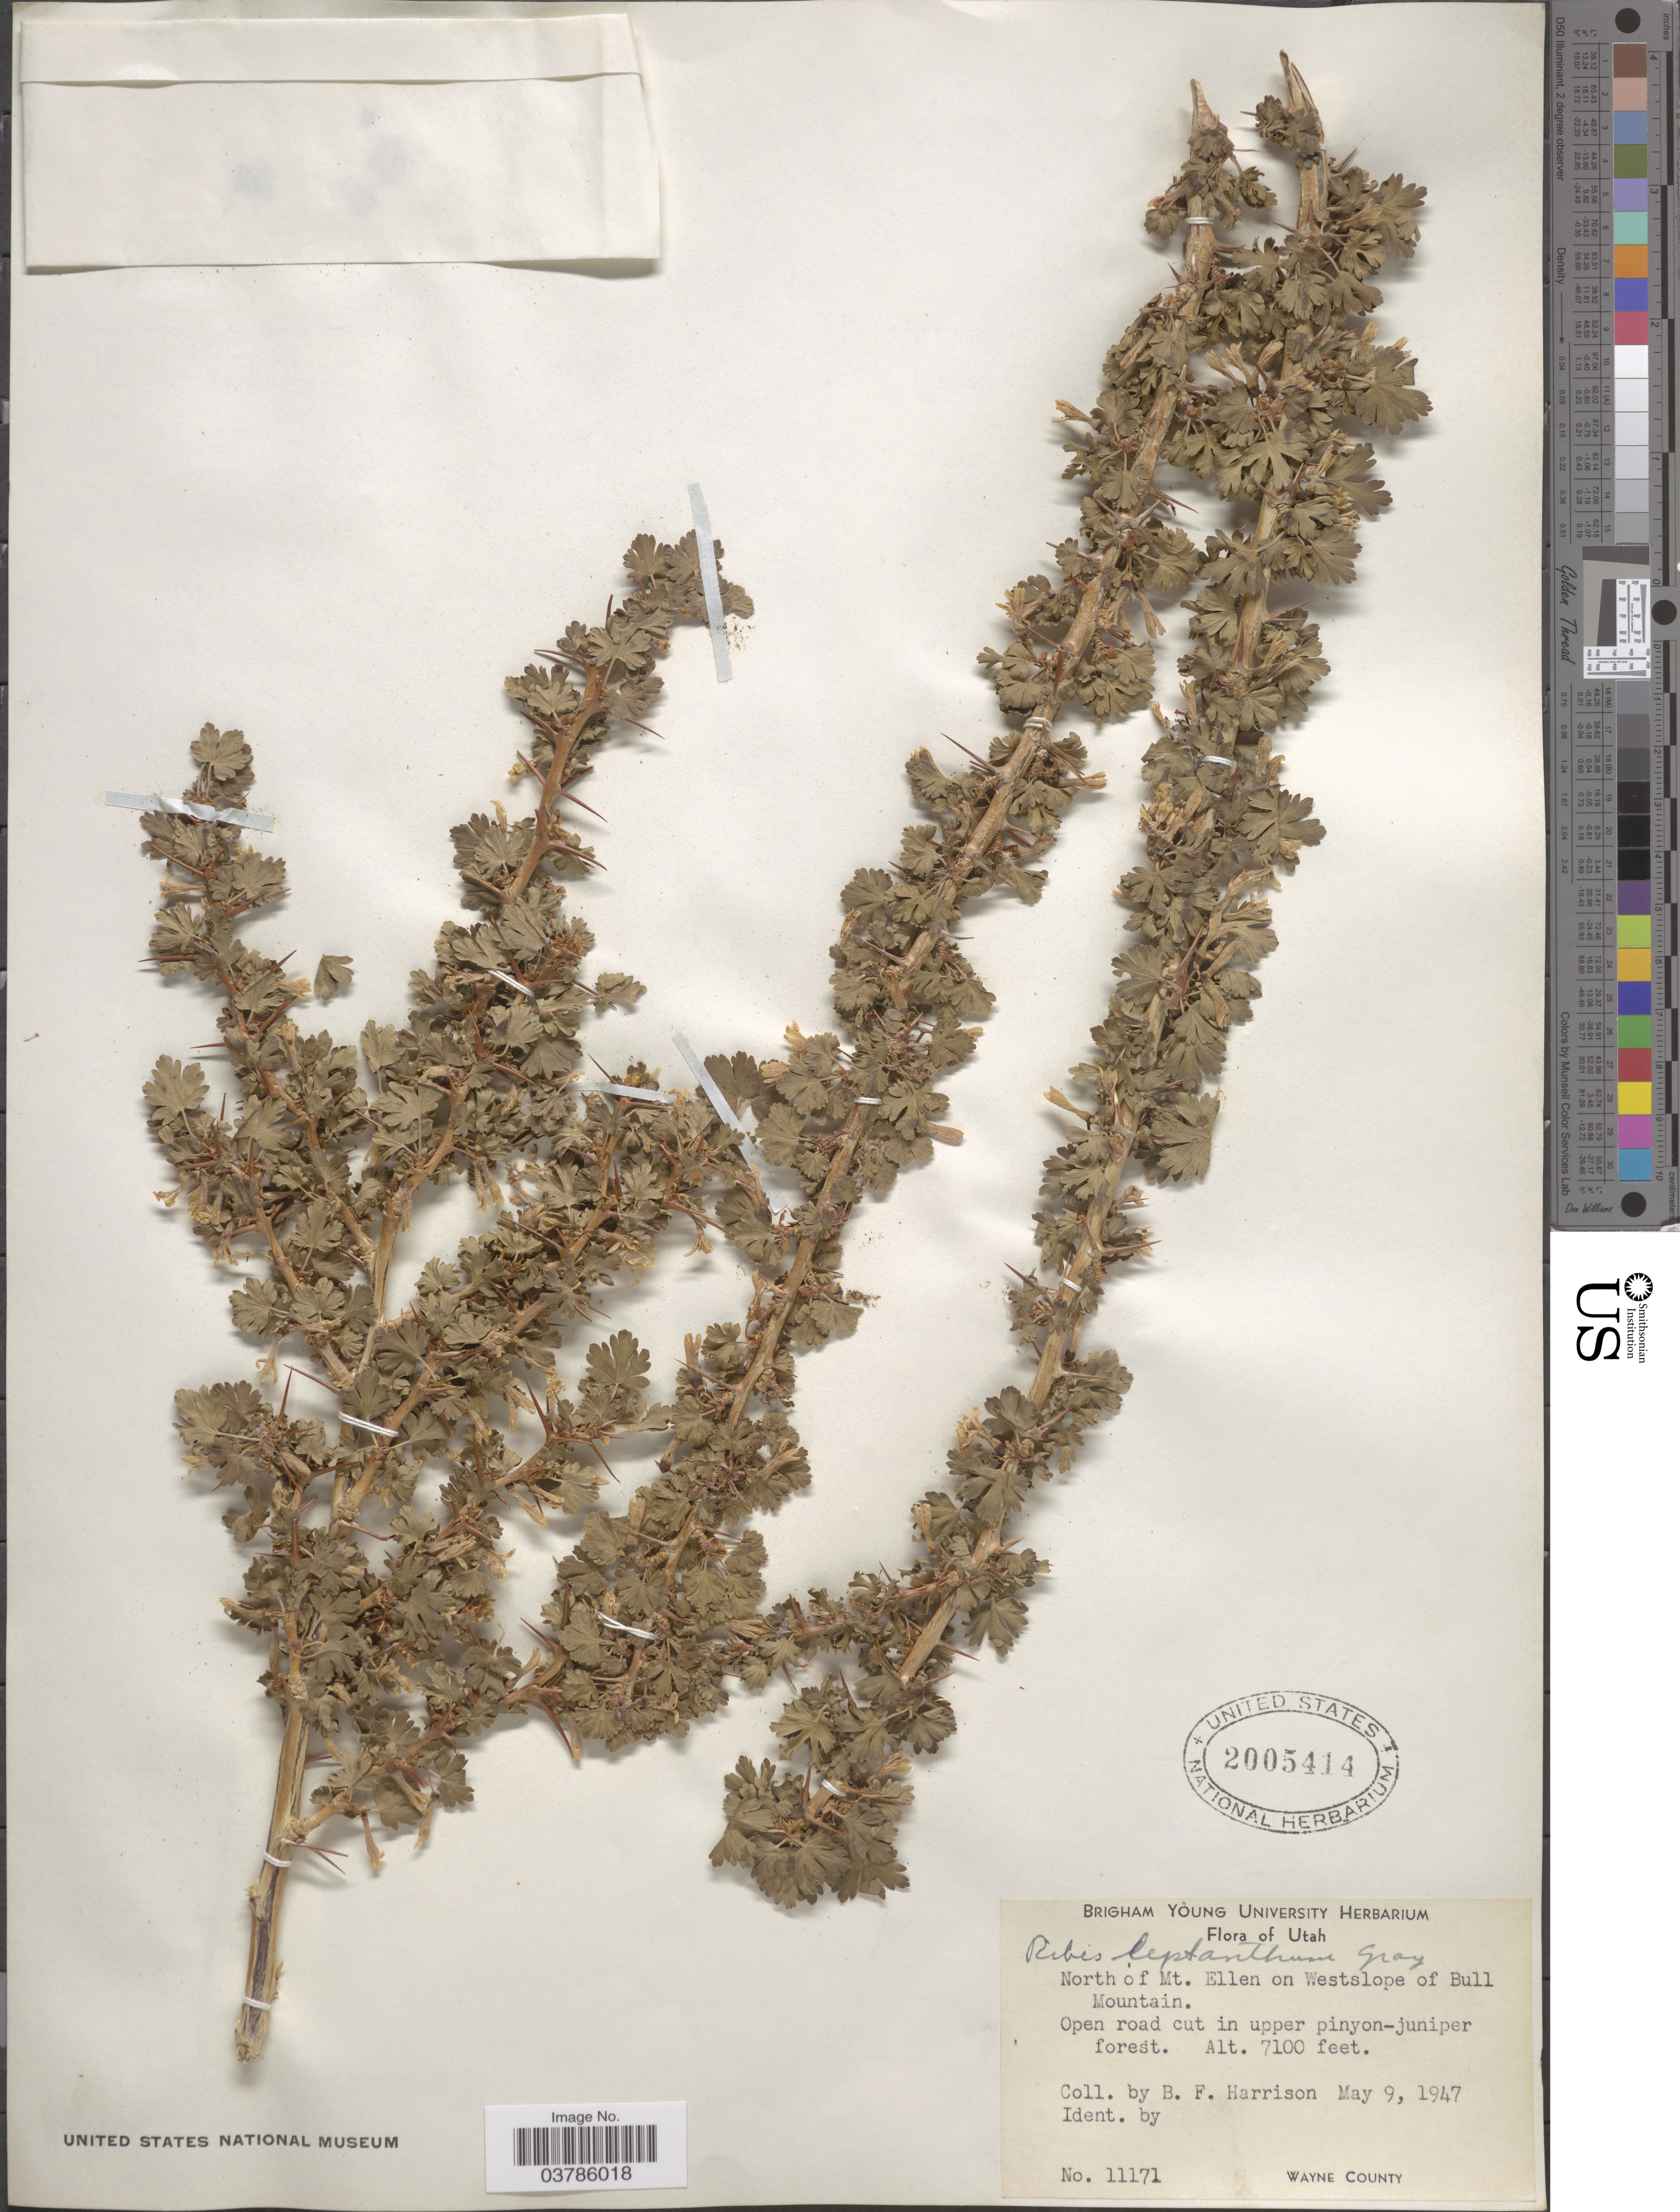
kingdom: Plantae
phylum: Tracheophyta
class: Magnoliopsida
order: Saxifragales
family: Grossulariaceae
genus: Ribes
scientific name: Ribes leptanthum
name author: A. Gray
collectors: B. F. Harrison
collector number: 11171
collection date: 1947-05-09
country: United States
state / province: Utah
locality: North of Mt. Ellen on Westslope of Bull Mountain. Wayne County.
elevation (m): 2164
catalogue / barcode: US 2005414